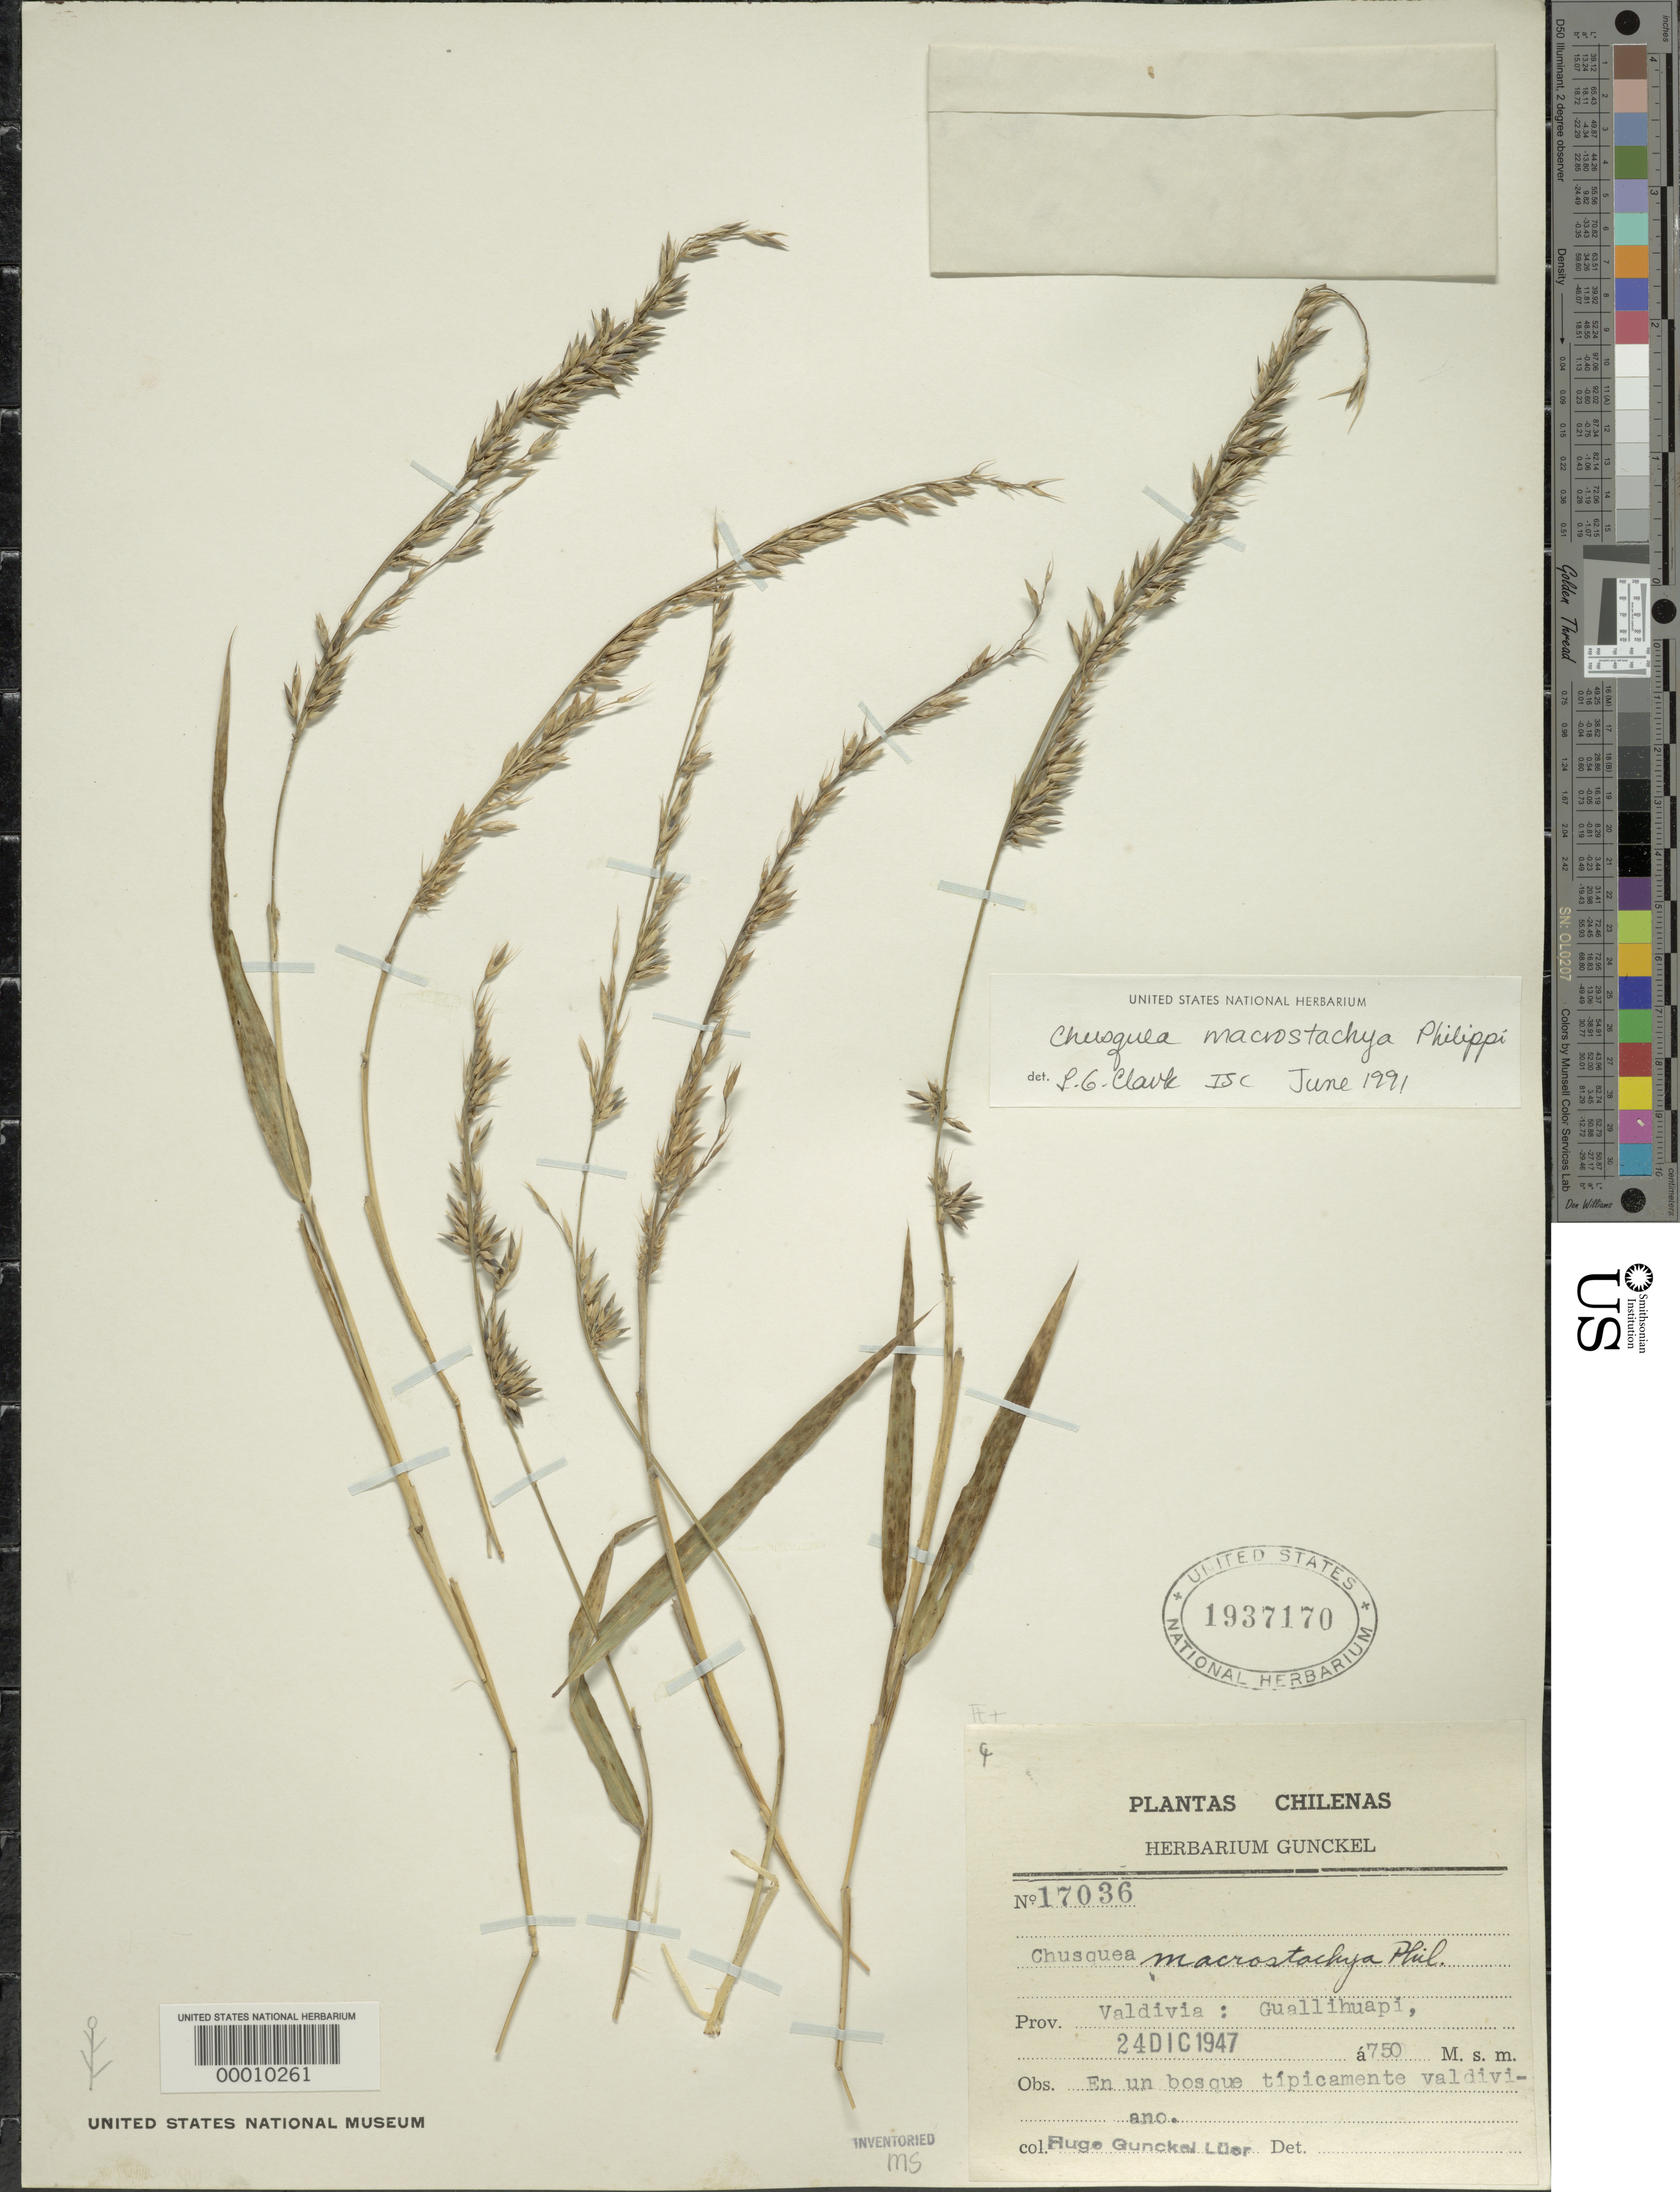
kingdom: Plantae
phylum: Tracheophyta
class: Liliopsida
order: Poales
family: Poaceae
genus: Chusquea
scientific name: Chusquea macrostachya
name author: Phil.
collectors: H. Gunckel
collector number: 17036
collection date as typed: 24 Dec 1947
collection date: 1947-12-24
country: Chile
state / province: Los Lagos (X)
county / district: Valdivia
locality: Guallihuapi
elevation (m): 750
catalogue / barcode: US 1937170